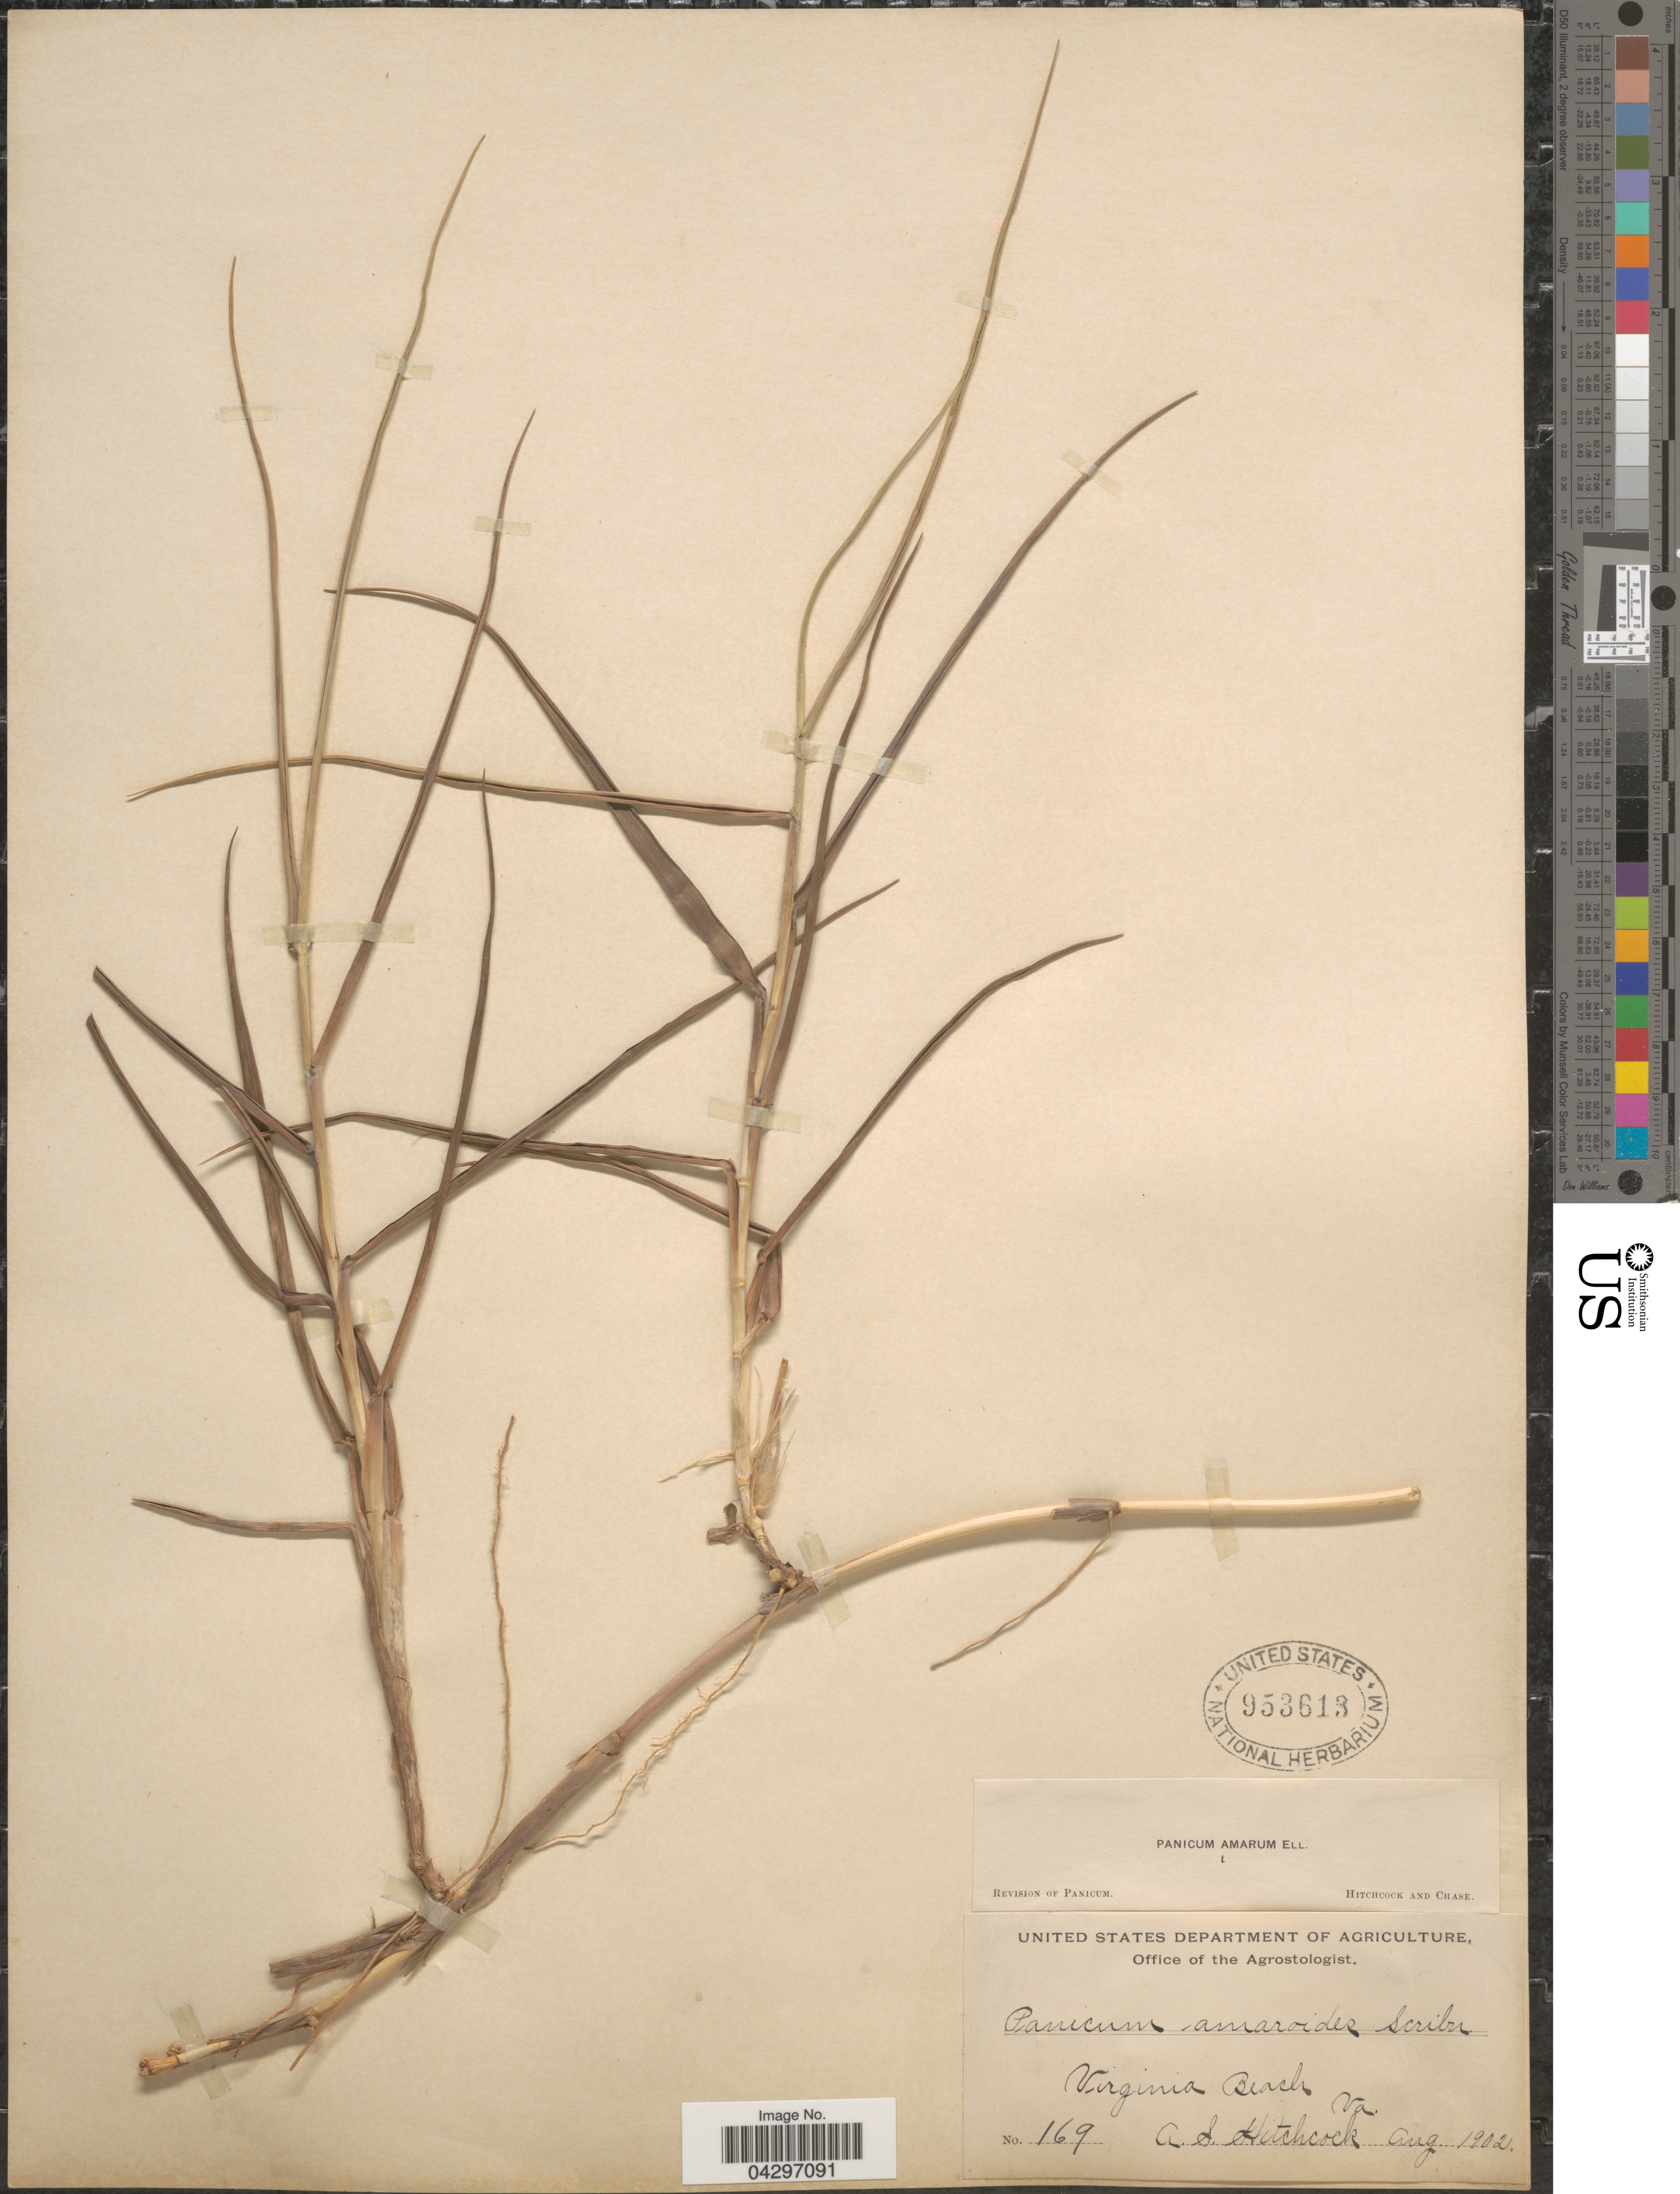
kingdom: Plantae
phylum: Tracheophyta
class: Liliopsida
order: Poales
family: Poaceae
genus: Panicum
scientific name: Panicum amarum var. amarulum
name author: (Hitchc. & Chase) Freckmann & Lelong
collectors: A. S. Hitchcock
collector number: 169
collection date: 1902-08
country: United States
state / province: Virginia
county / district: City of Virginia Beach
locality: Virginia Beach.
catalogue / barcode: US 953613